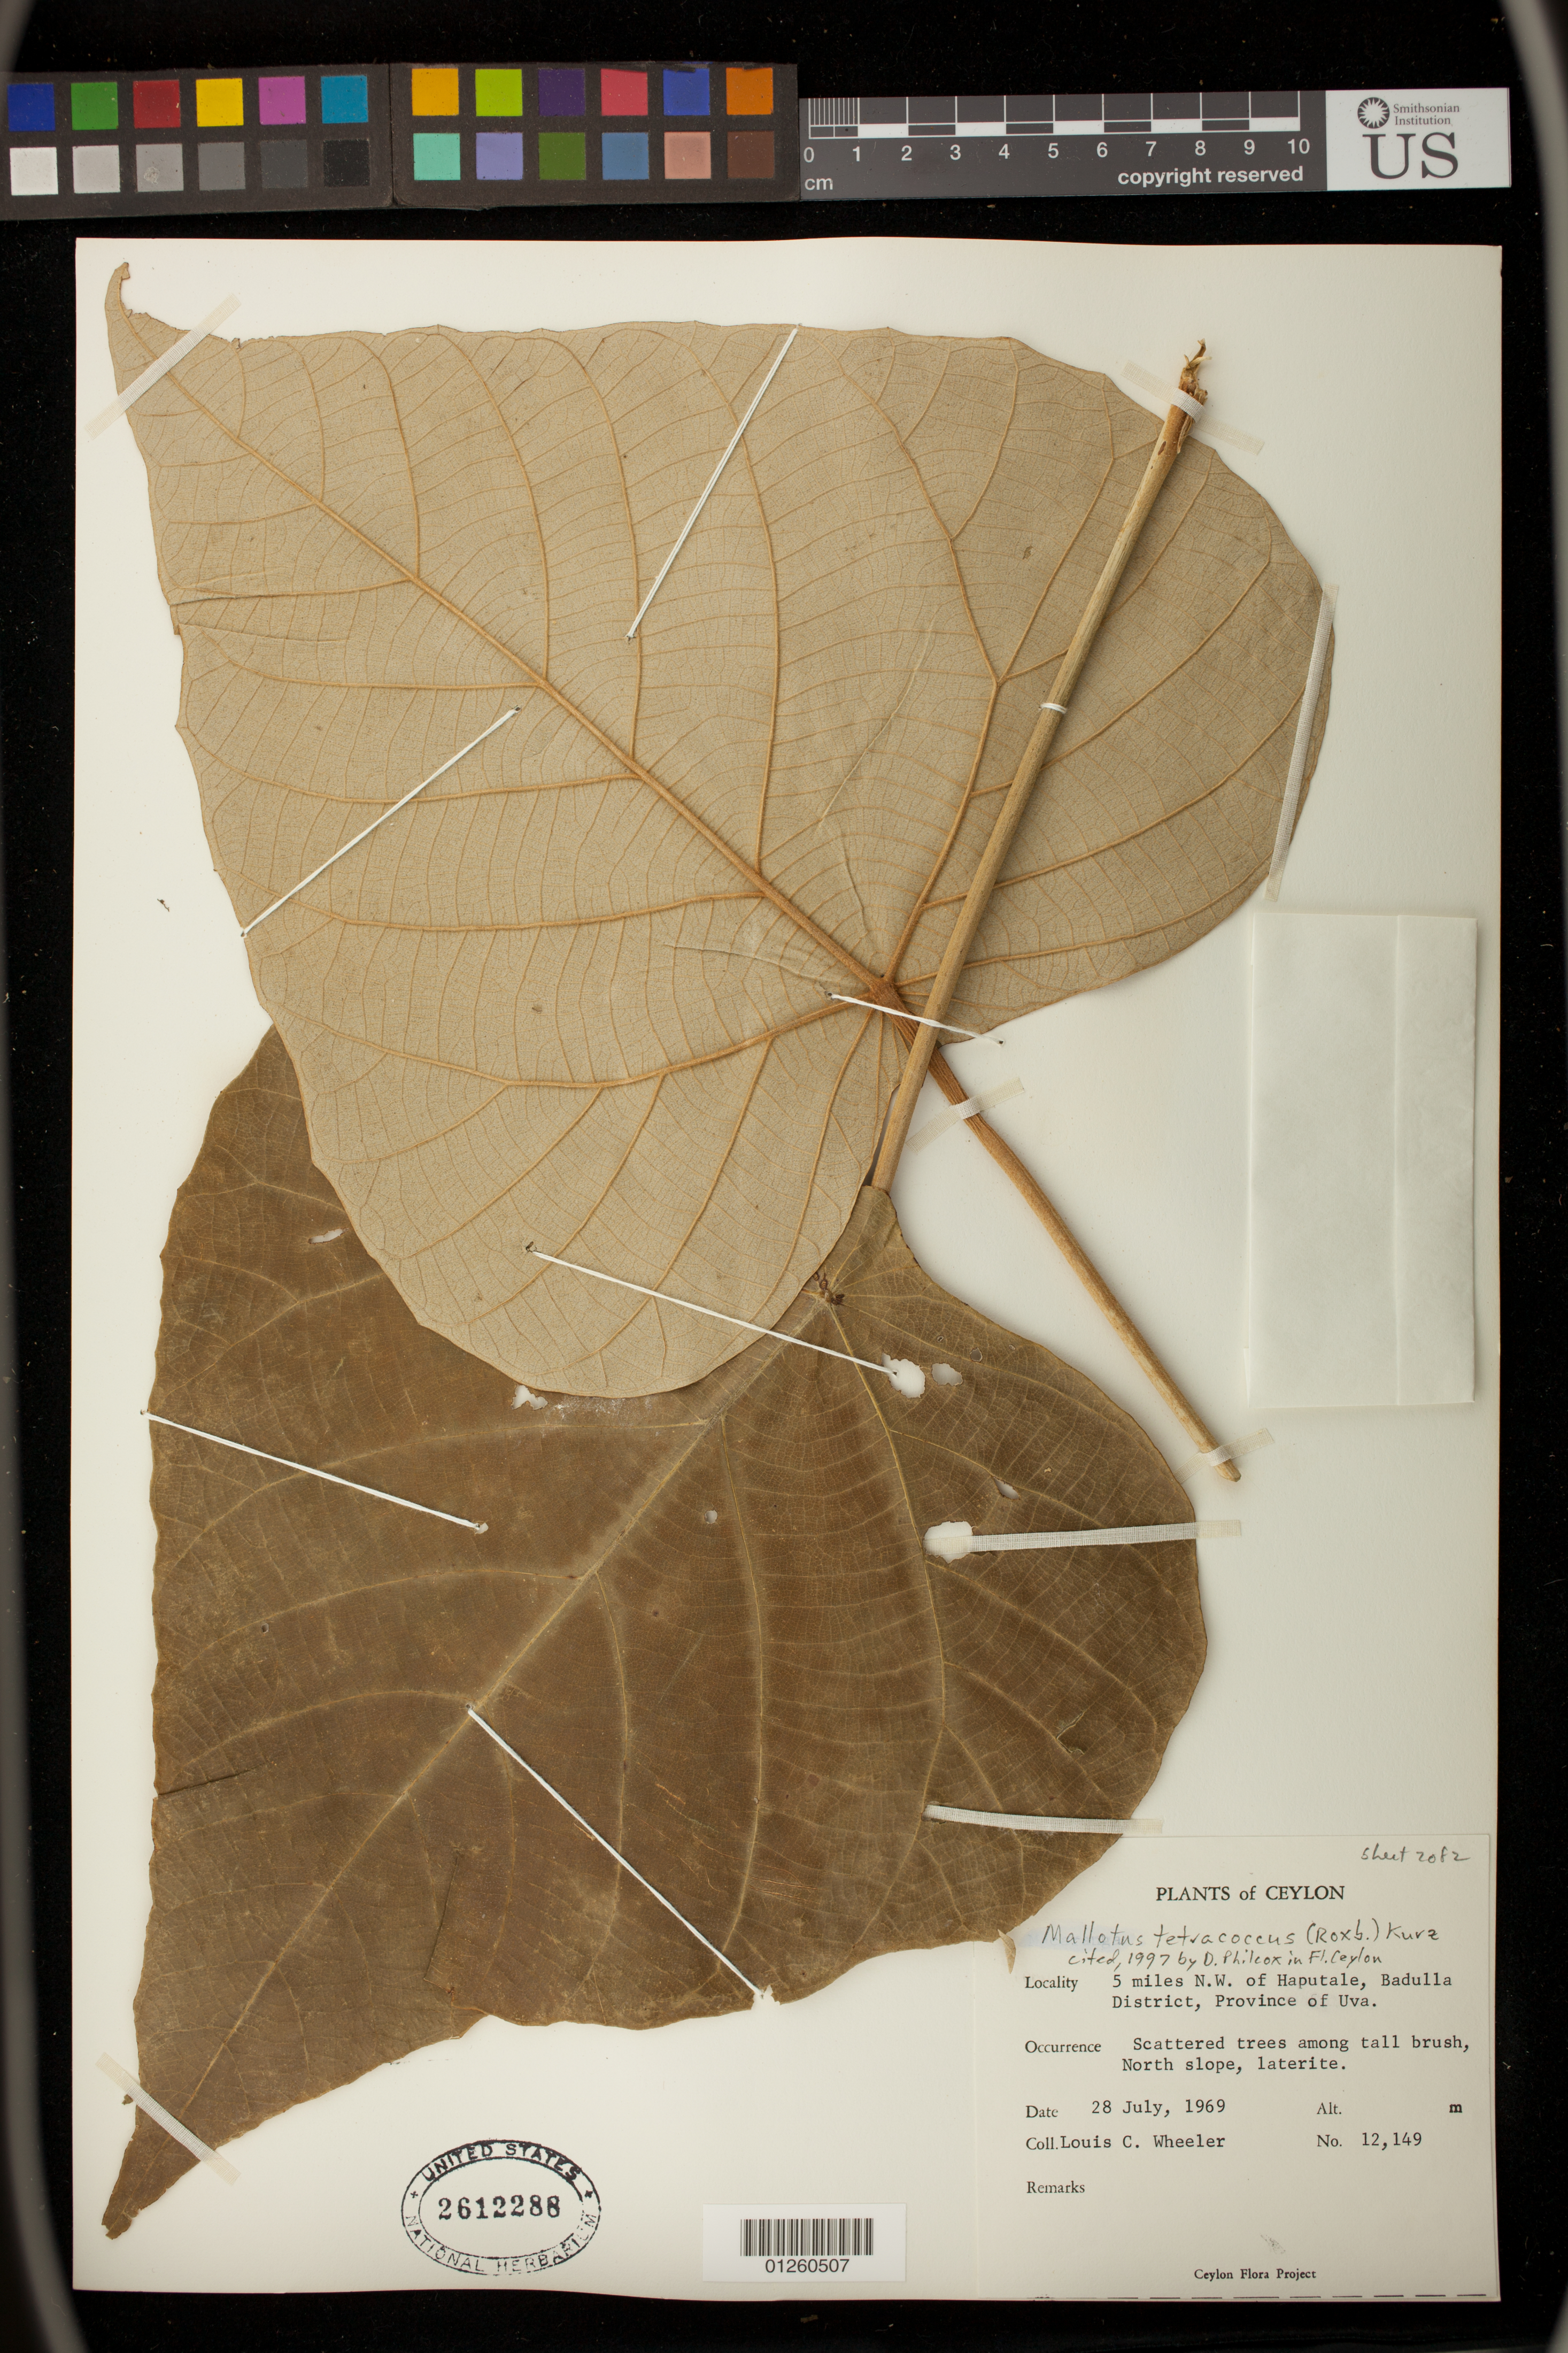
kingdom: Plantae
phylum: Tracheophyta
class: Magnoliopsida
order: Malpighiales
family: Euphorbiaceae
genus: Mallotus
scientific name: Mallotus tetracoccus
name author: (Roxb.) Kurz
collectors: L. C. Wheeler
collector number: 12149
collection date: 1969-07-28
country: Sri Lanka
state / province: Uva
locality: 5 miles N.W. of Haputale, Badulla District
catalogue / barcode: US 2612288